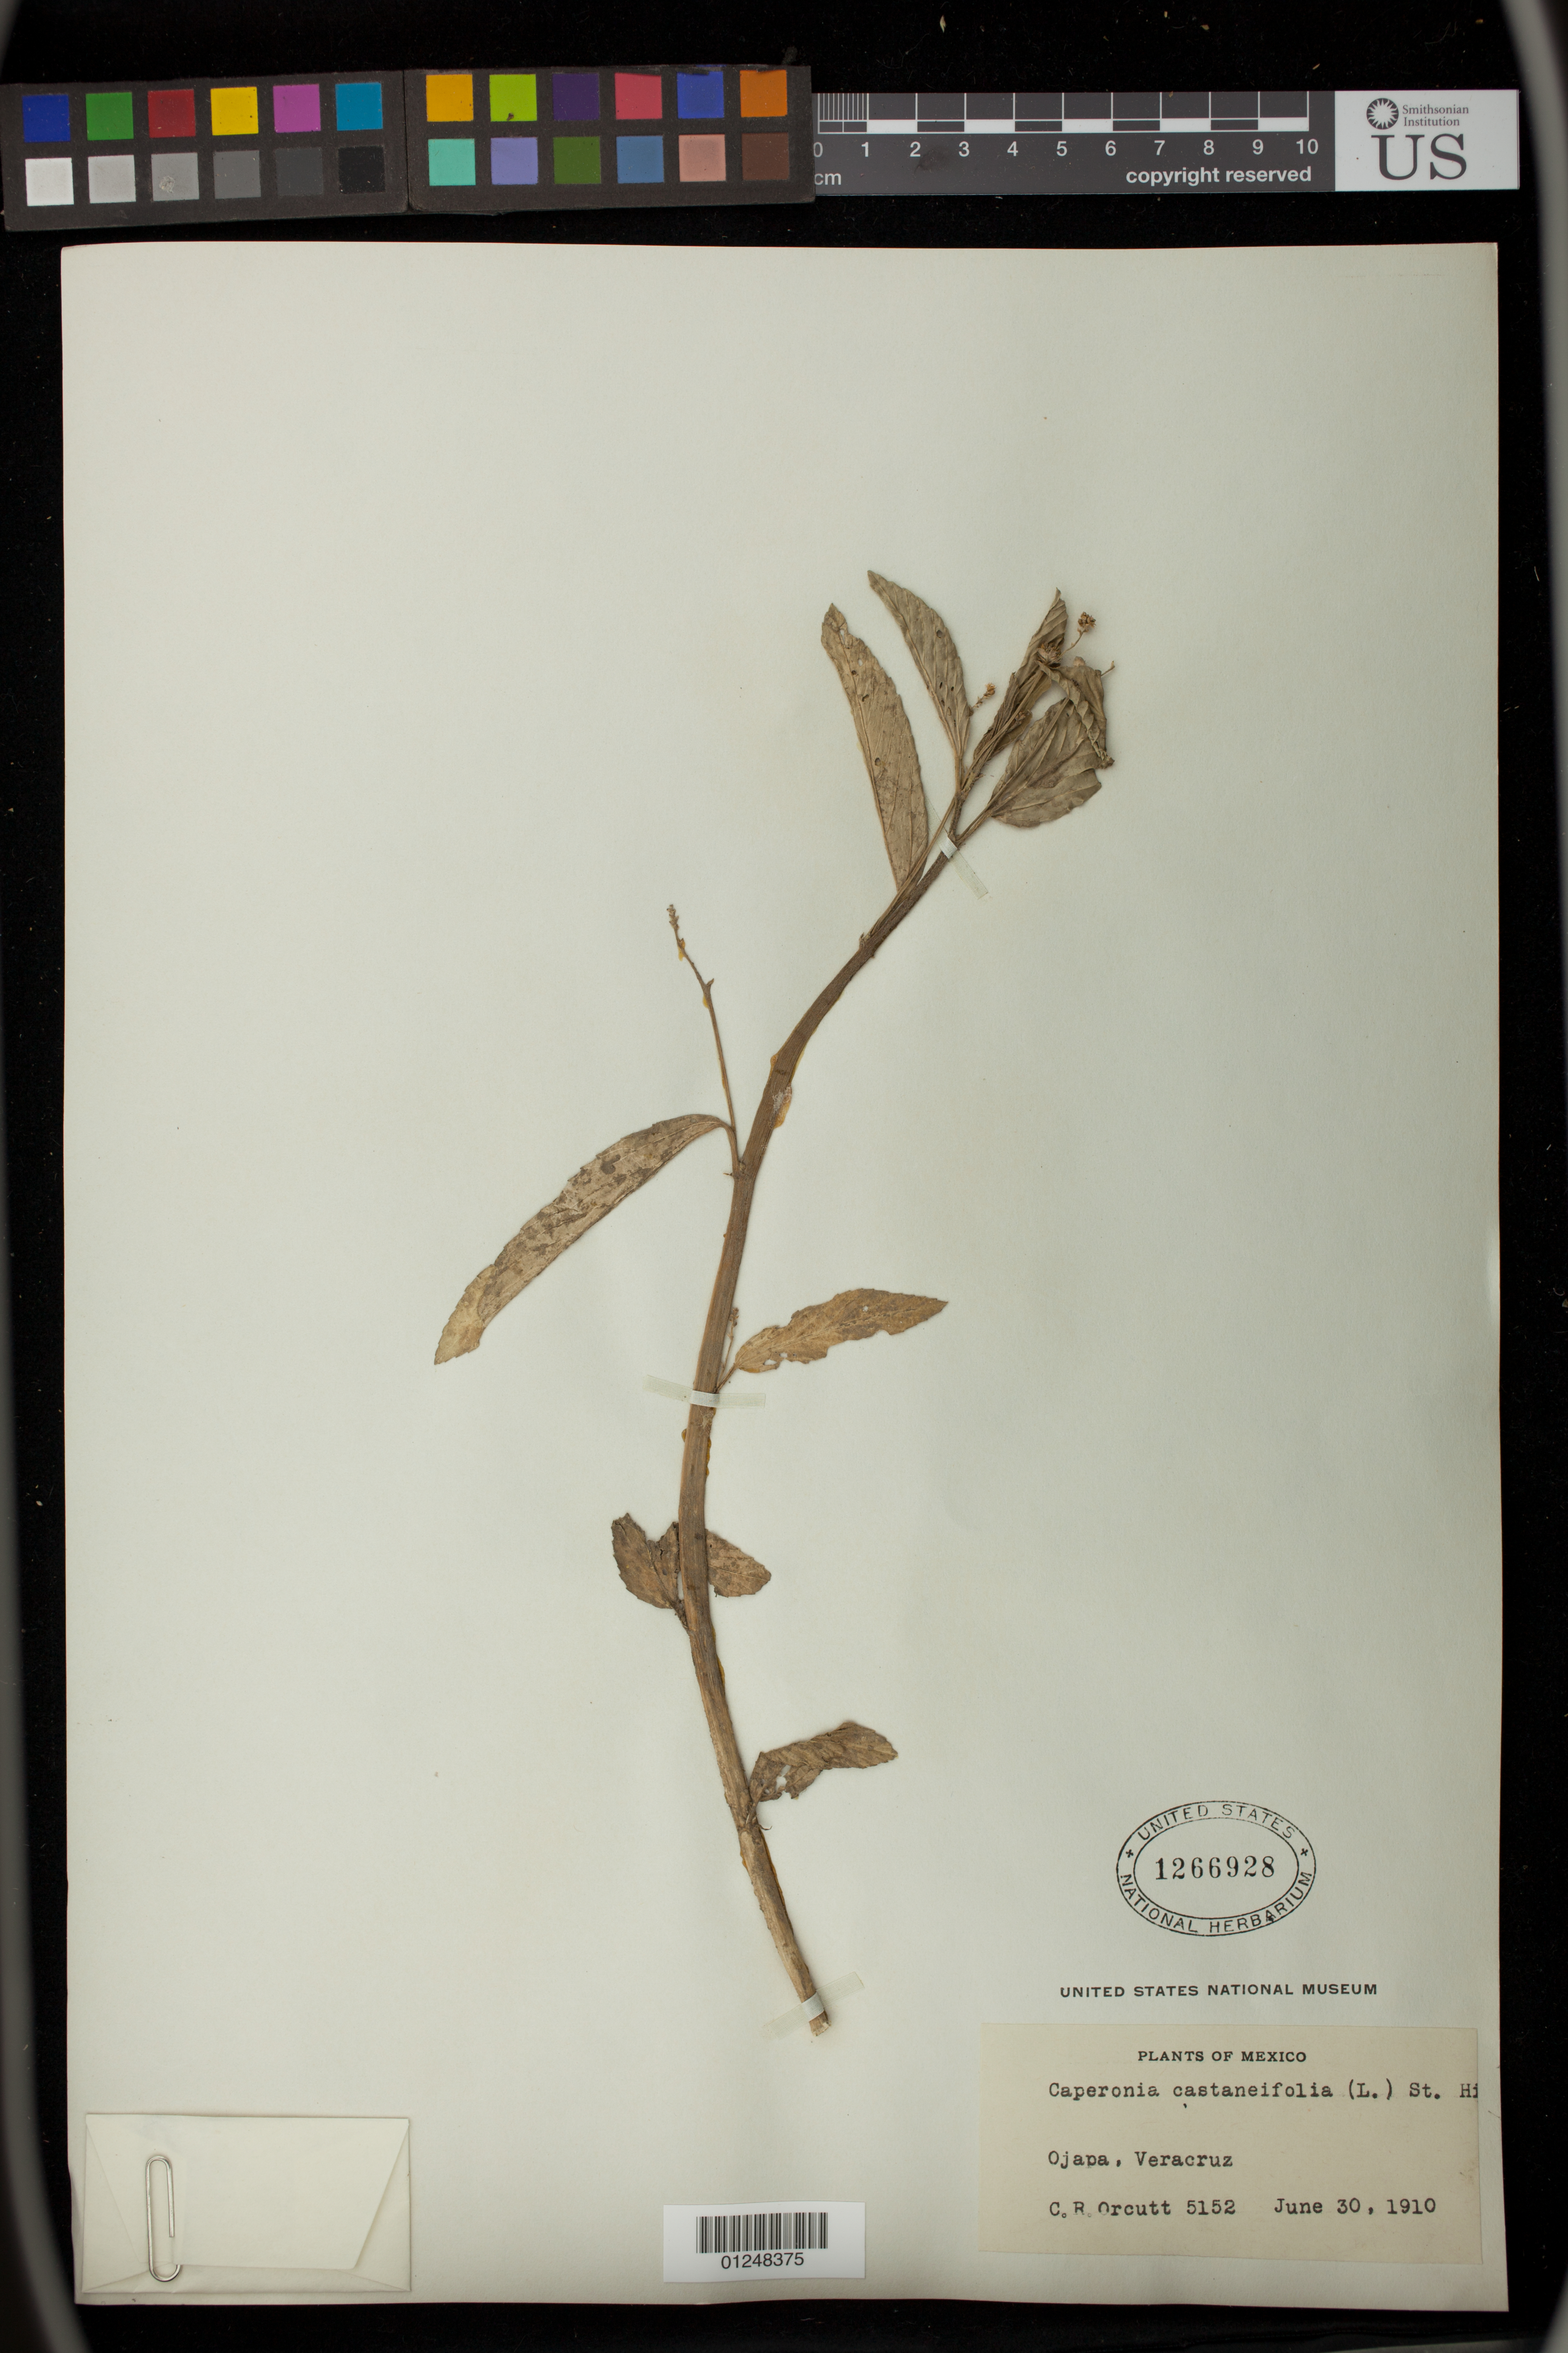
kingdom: Plantae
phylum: Tracheophyta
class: Magnoliopsida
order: Malpighiales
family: Euphorbiaceae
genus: Caperonia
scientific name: Caperonia castaneifolia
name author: (L.) A. St.-Hil.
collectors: C. R. Orcutt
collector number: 5152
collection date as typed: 30 Jun 1910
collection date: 1910-06-30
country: Mexico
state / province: Veracruz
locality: Ojapa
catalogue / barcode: US 1266928